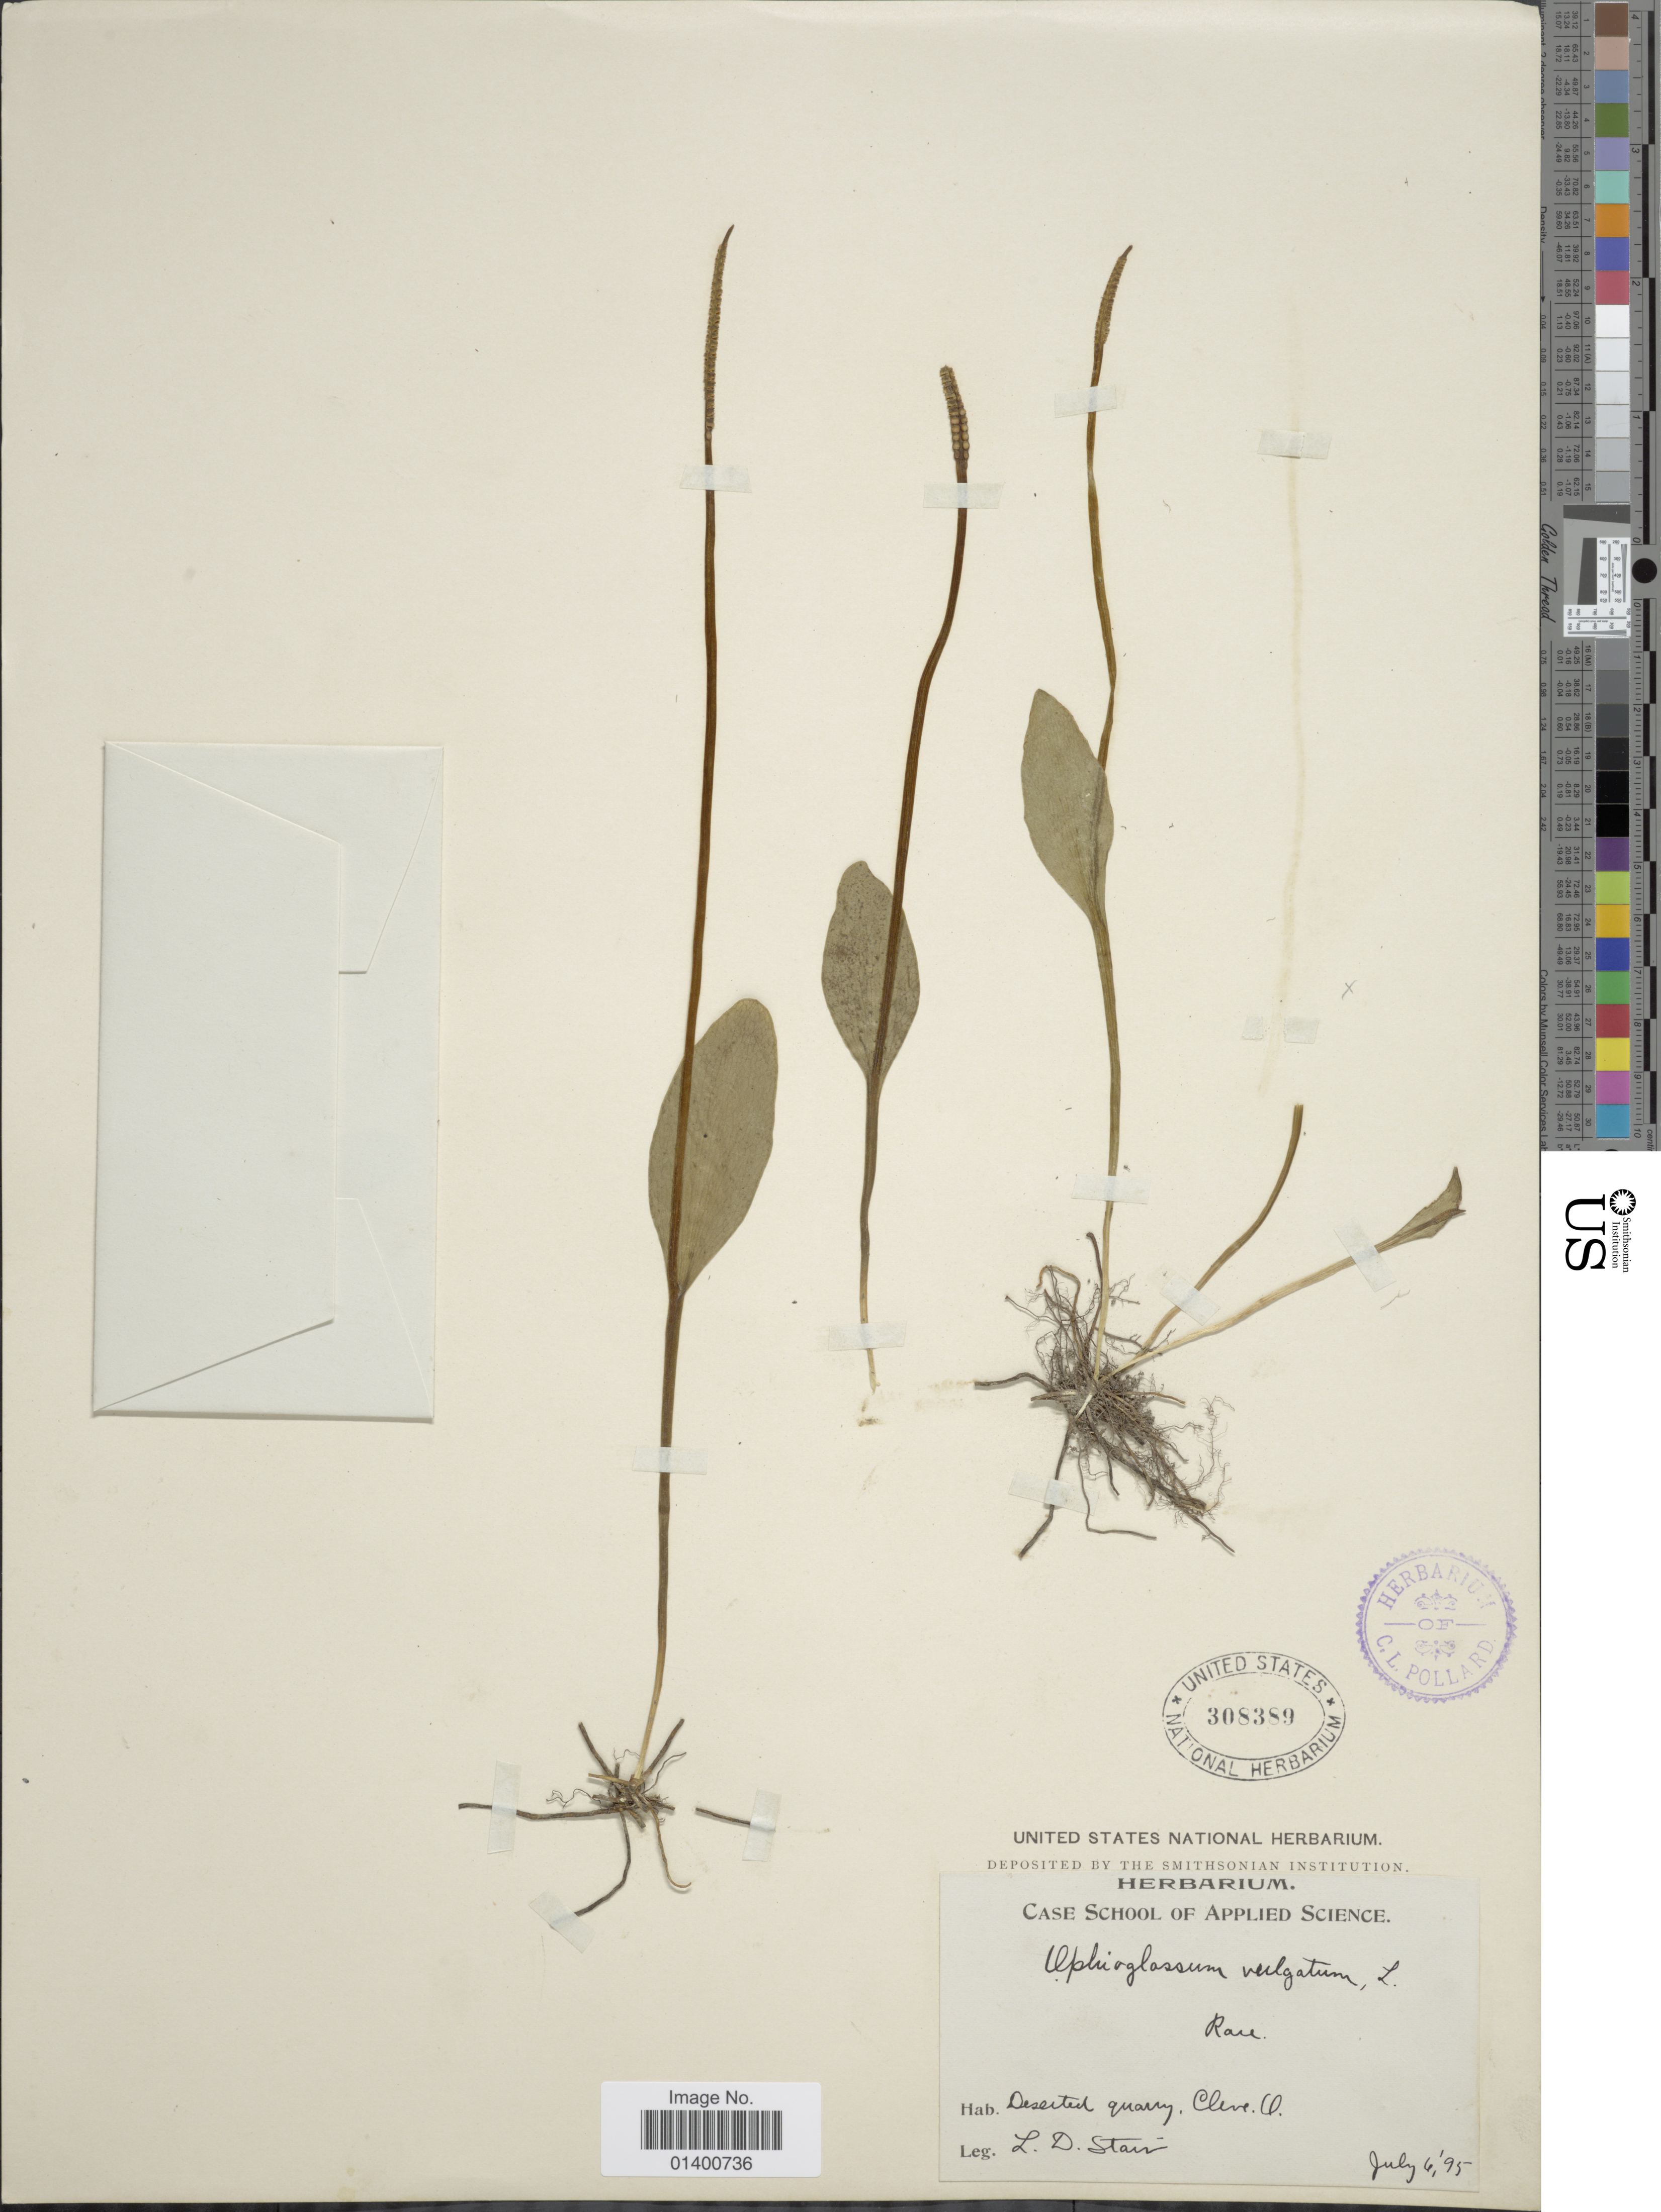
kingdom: Plantae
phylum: Tracheophyta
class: Polypodiopsida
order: Ophioglossales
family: Ophioglossaceae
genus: Ophioglossum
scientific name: Ophioglossum vulgatum var. pseudopodum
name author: (S.F. Blake) Farw.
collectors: L. Starr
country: United States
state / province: Ohio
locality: Cleveland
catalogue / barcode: US 308389